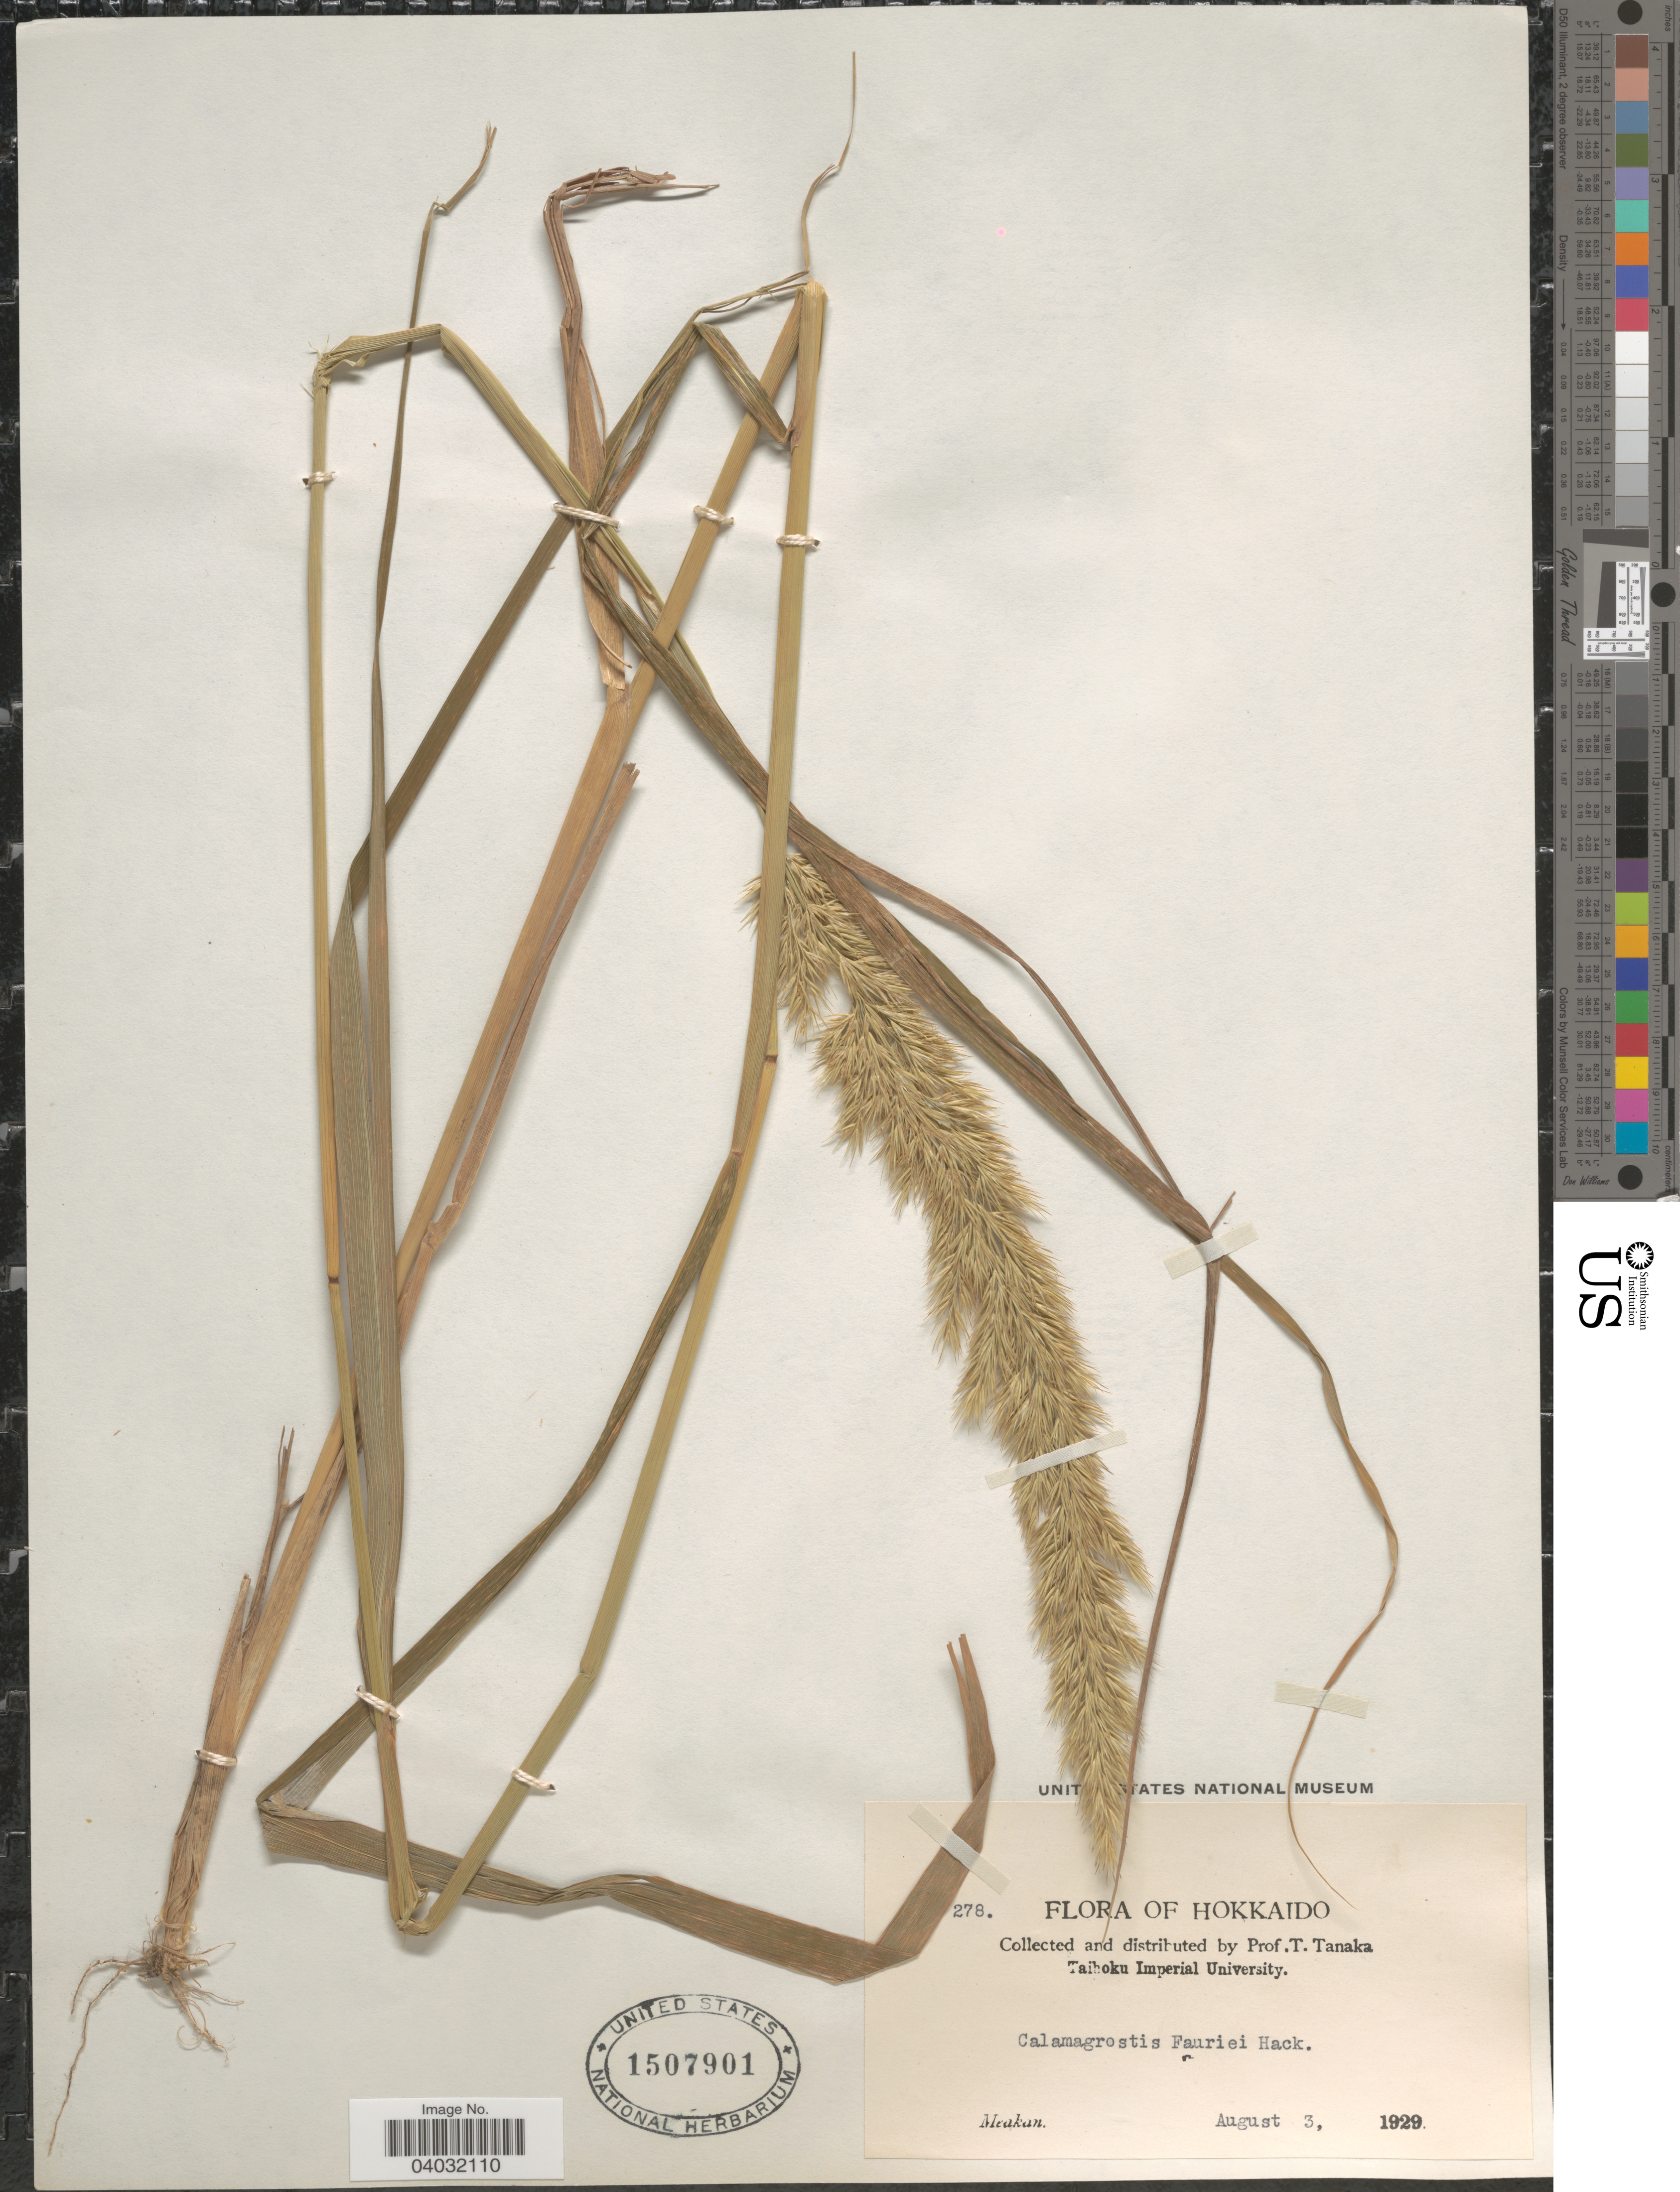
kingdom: Plantae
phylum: Tracheophyta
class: Liliopsida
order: Poales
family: Poaceae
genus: Calamagrostis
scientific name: Calamagrostis epigeios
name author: (L.) Roth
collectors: T. Tanaka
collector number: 278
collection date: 1929-08-03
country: Japan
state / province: Hokkaidō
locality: Hokkaido. meakan.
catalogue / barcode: US 1507901